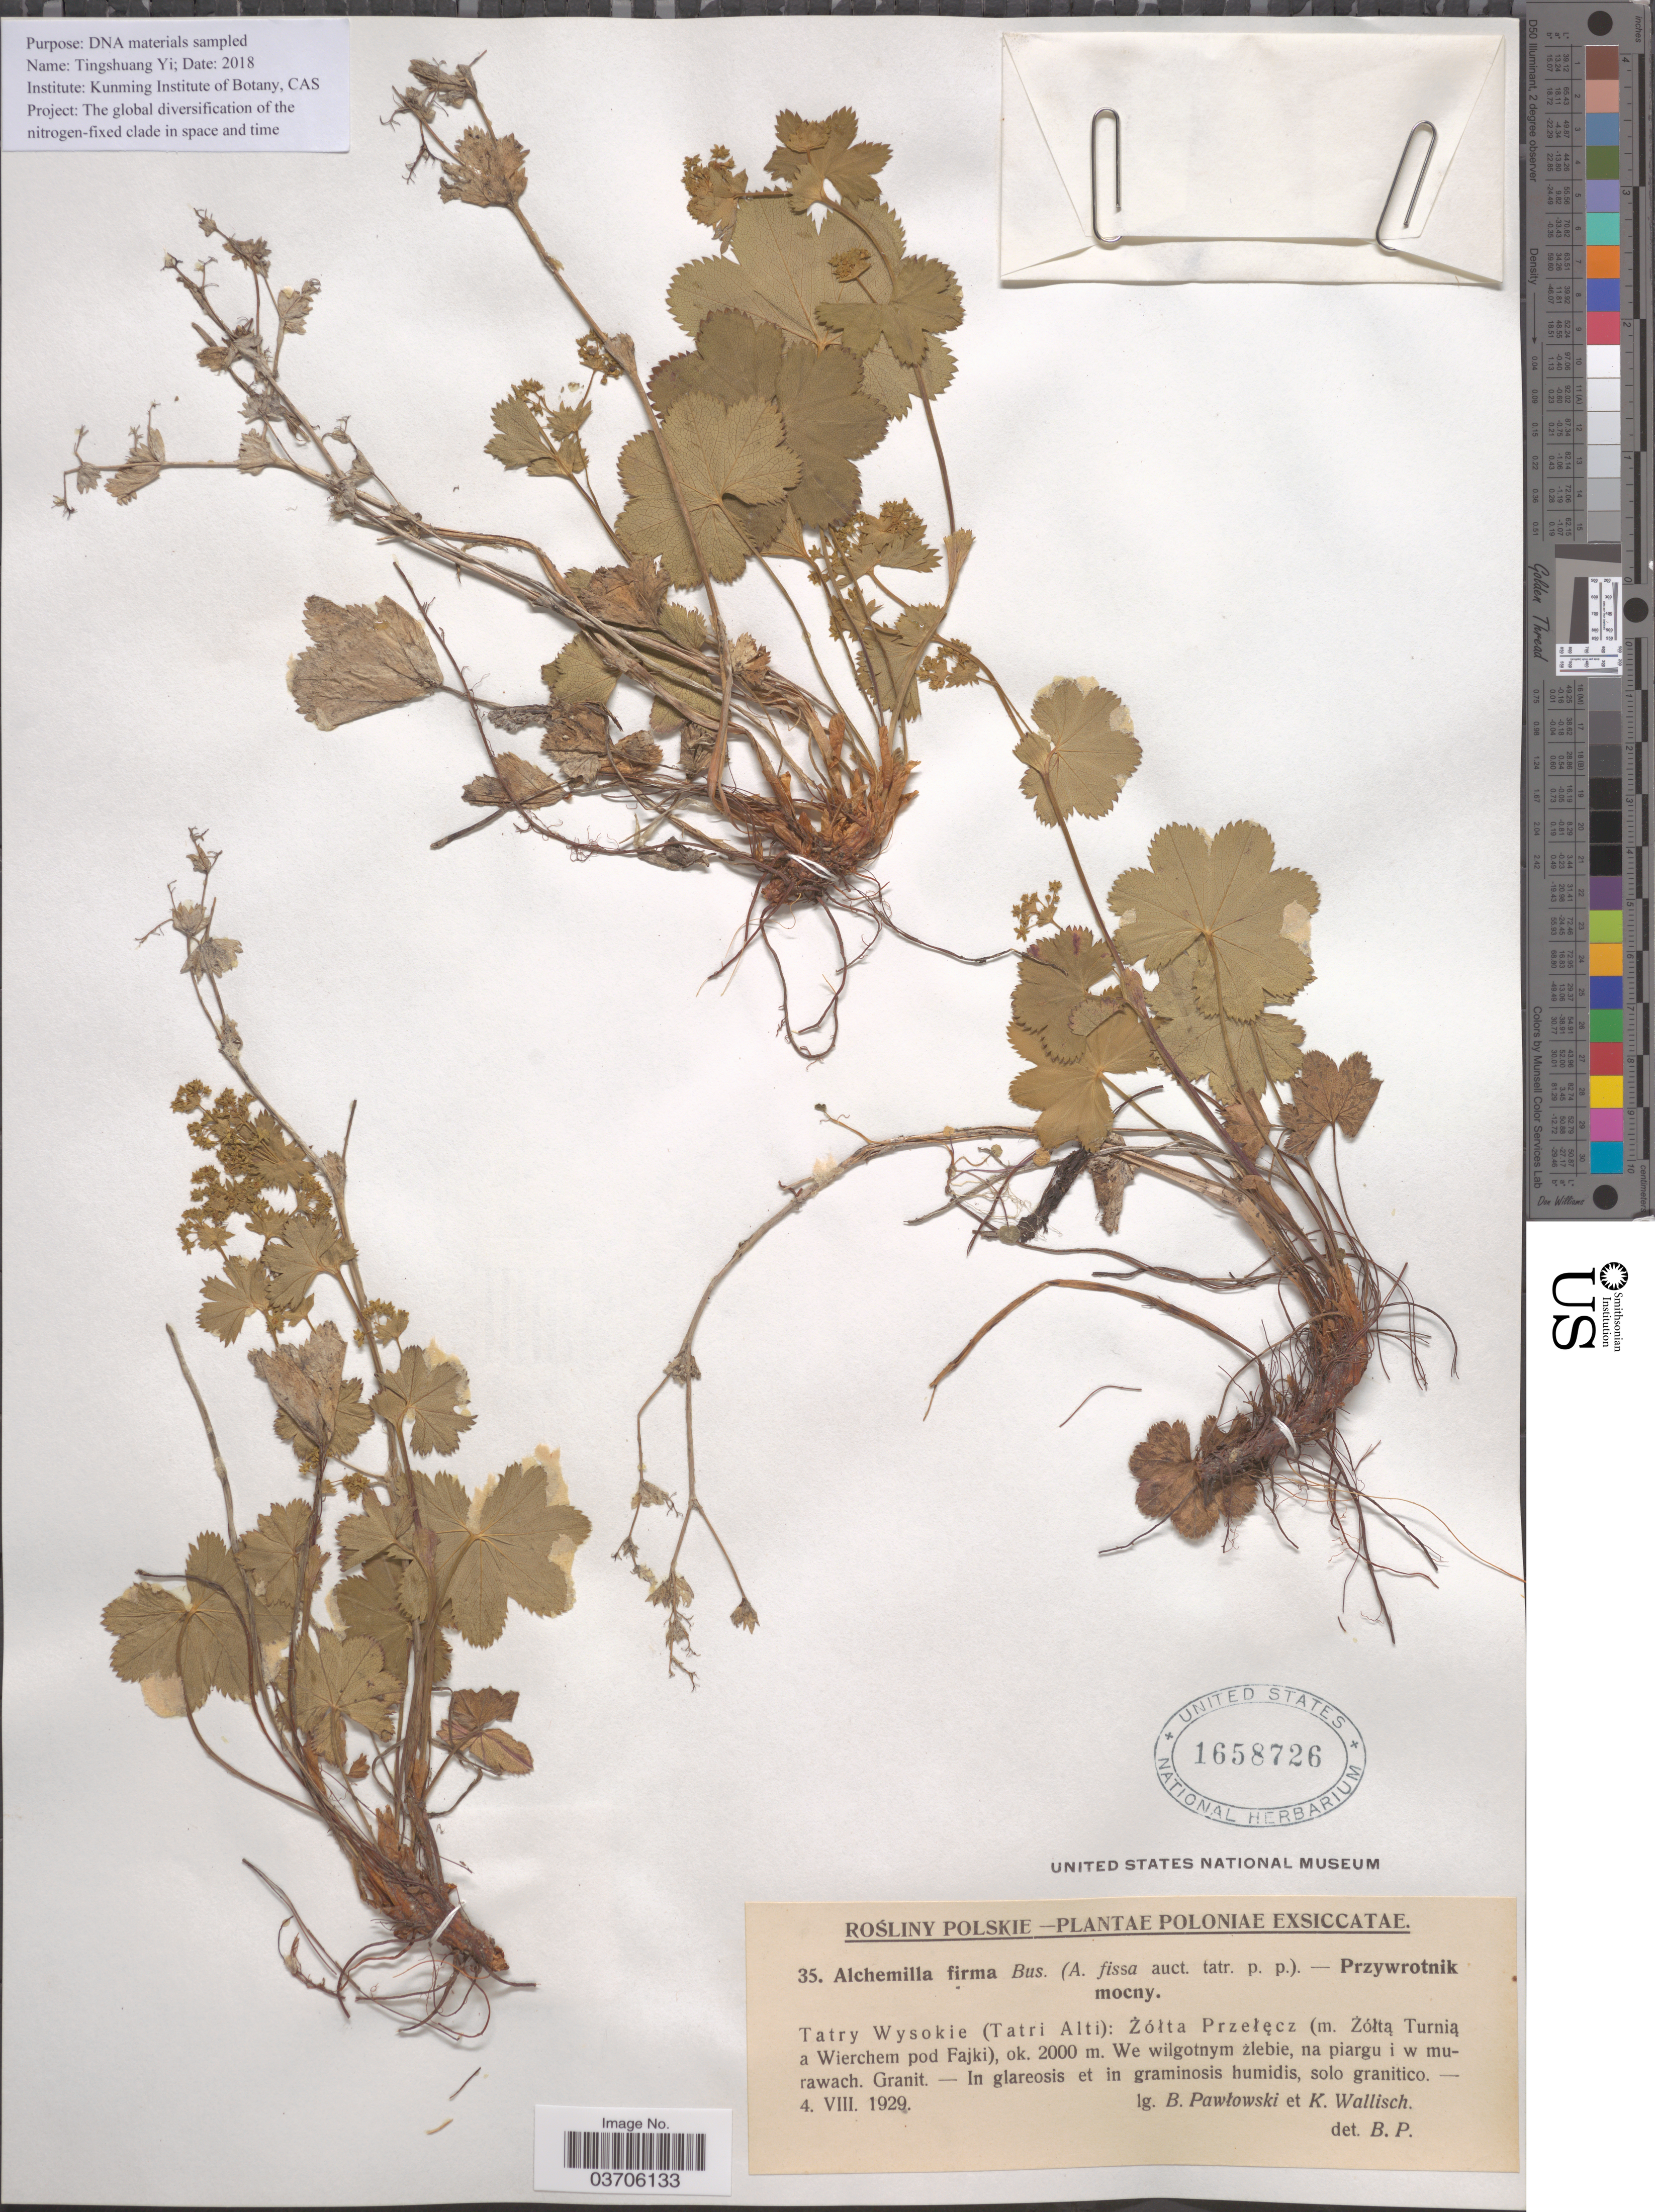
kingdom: Plantae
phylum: Tracheophyta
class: Magnoliopsida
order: Rosales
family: Rosaceae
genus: Alchemilla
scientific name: Alchemilla firma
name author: Buser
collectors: B. Pawlowski & k. wallisch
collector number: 35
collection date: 1929-08-04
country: Poland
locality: Tatry Wysokie (Tatri Alti): Żółta Przełęcz (m. Żółtą Turnią a Wierchem pod Fajki).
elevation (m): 2000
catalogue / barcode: US 1658726